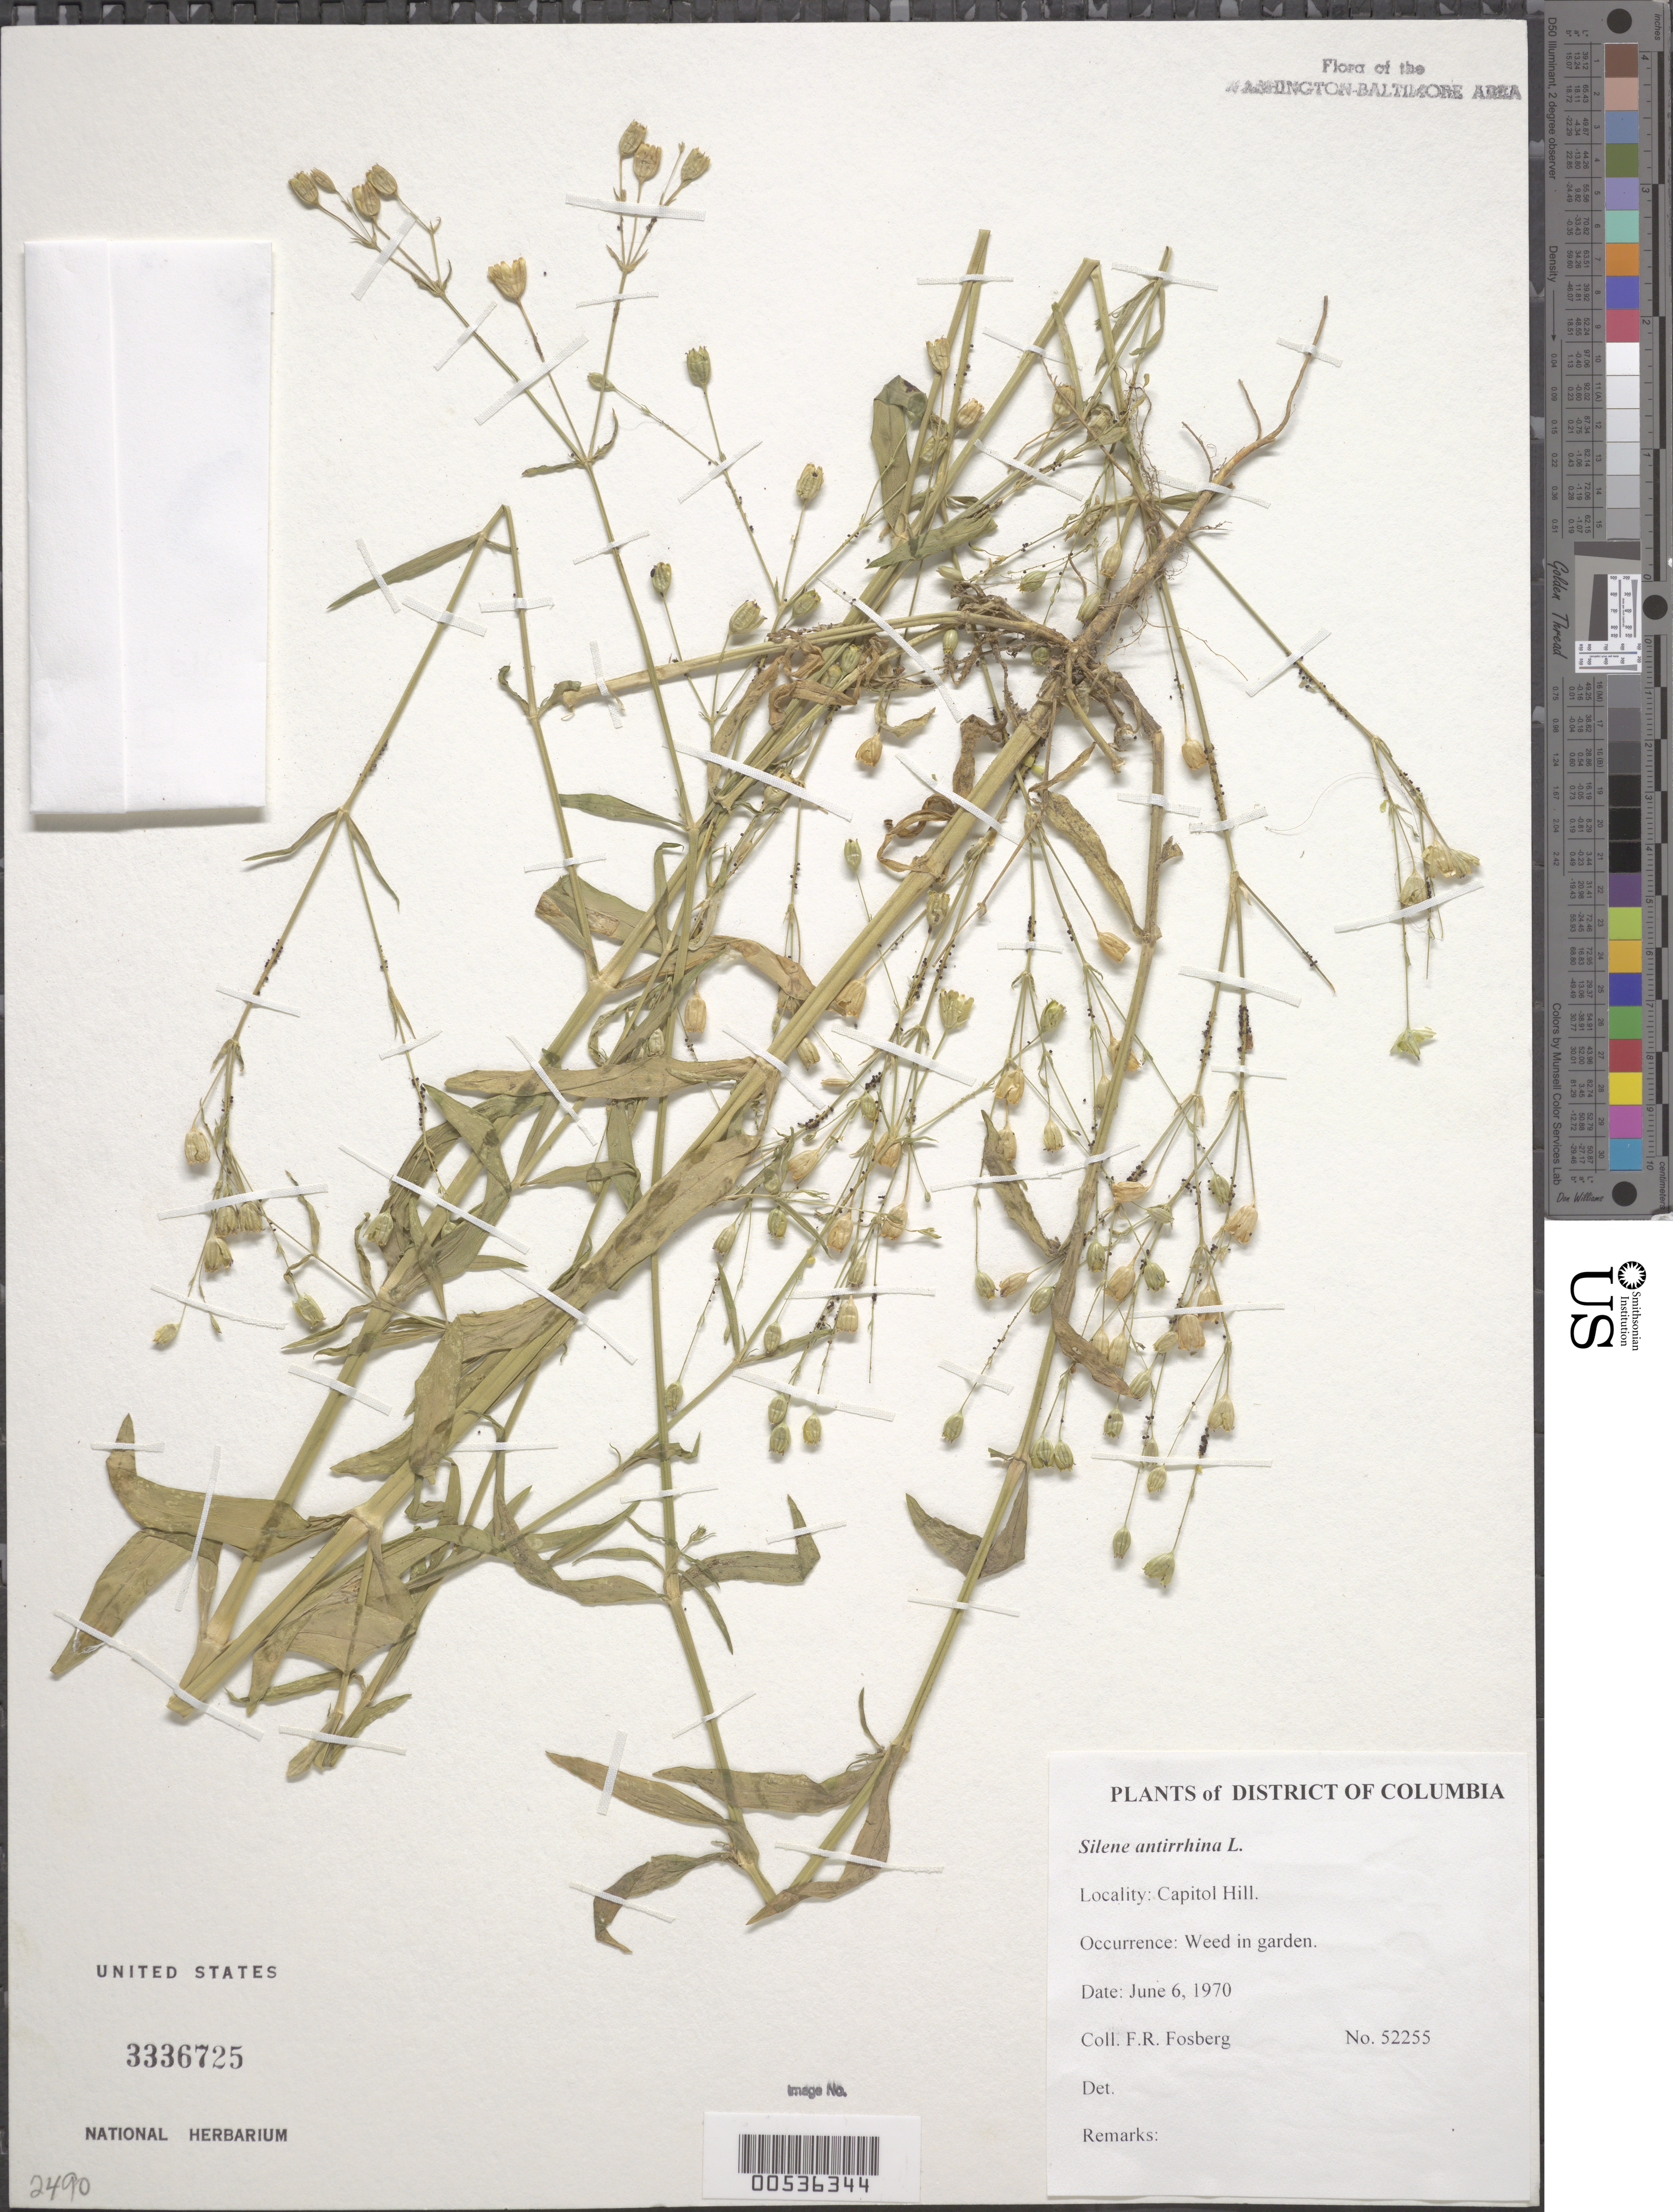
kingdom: Plantae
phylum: Tracheophyta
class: Magnoliopsida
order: Caryophyllales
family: Caryophyllaceae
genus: Silene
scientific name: Silene antirrhina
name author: L.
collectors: F. R. Fosberg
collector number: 52255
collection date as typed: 06 Jun 1970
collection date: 1970-06-06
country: United States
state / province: District of Columbia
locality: Capitol Hill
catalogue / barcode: US 3336725